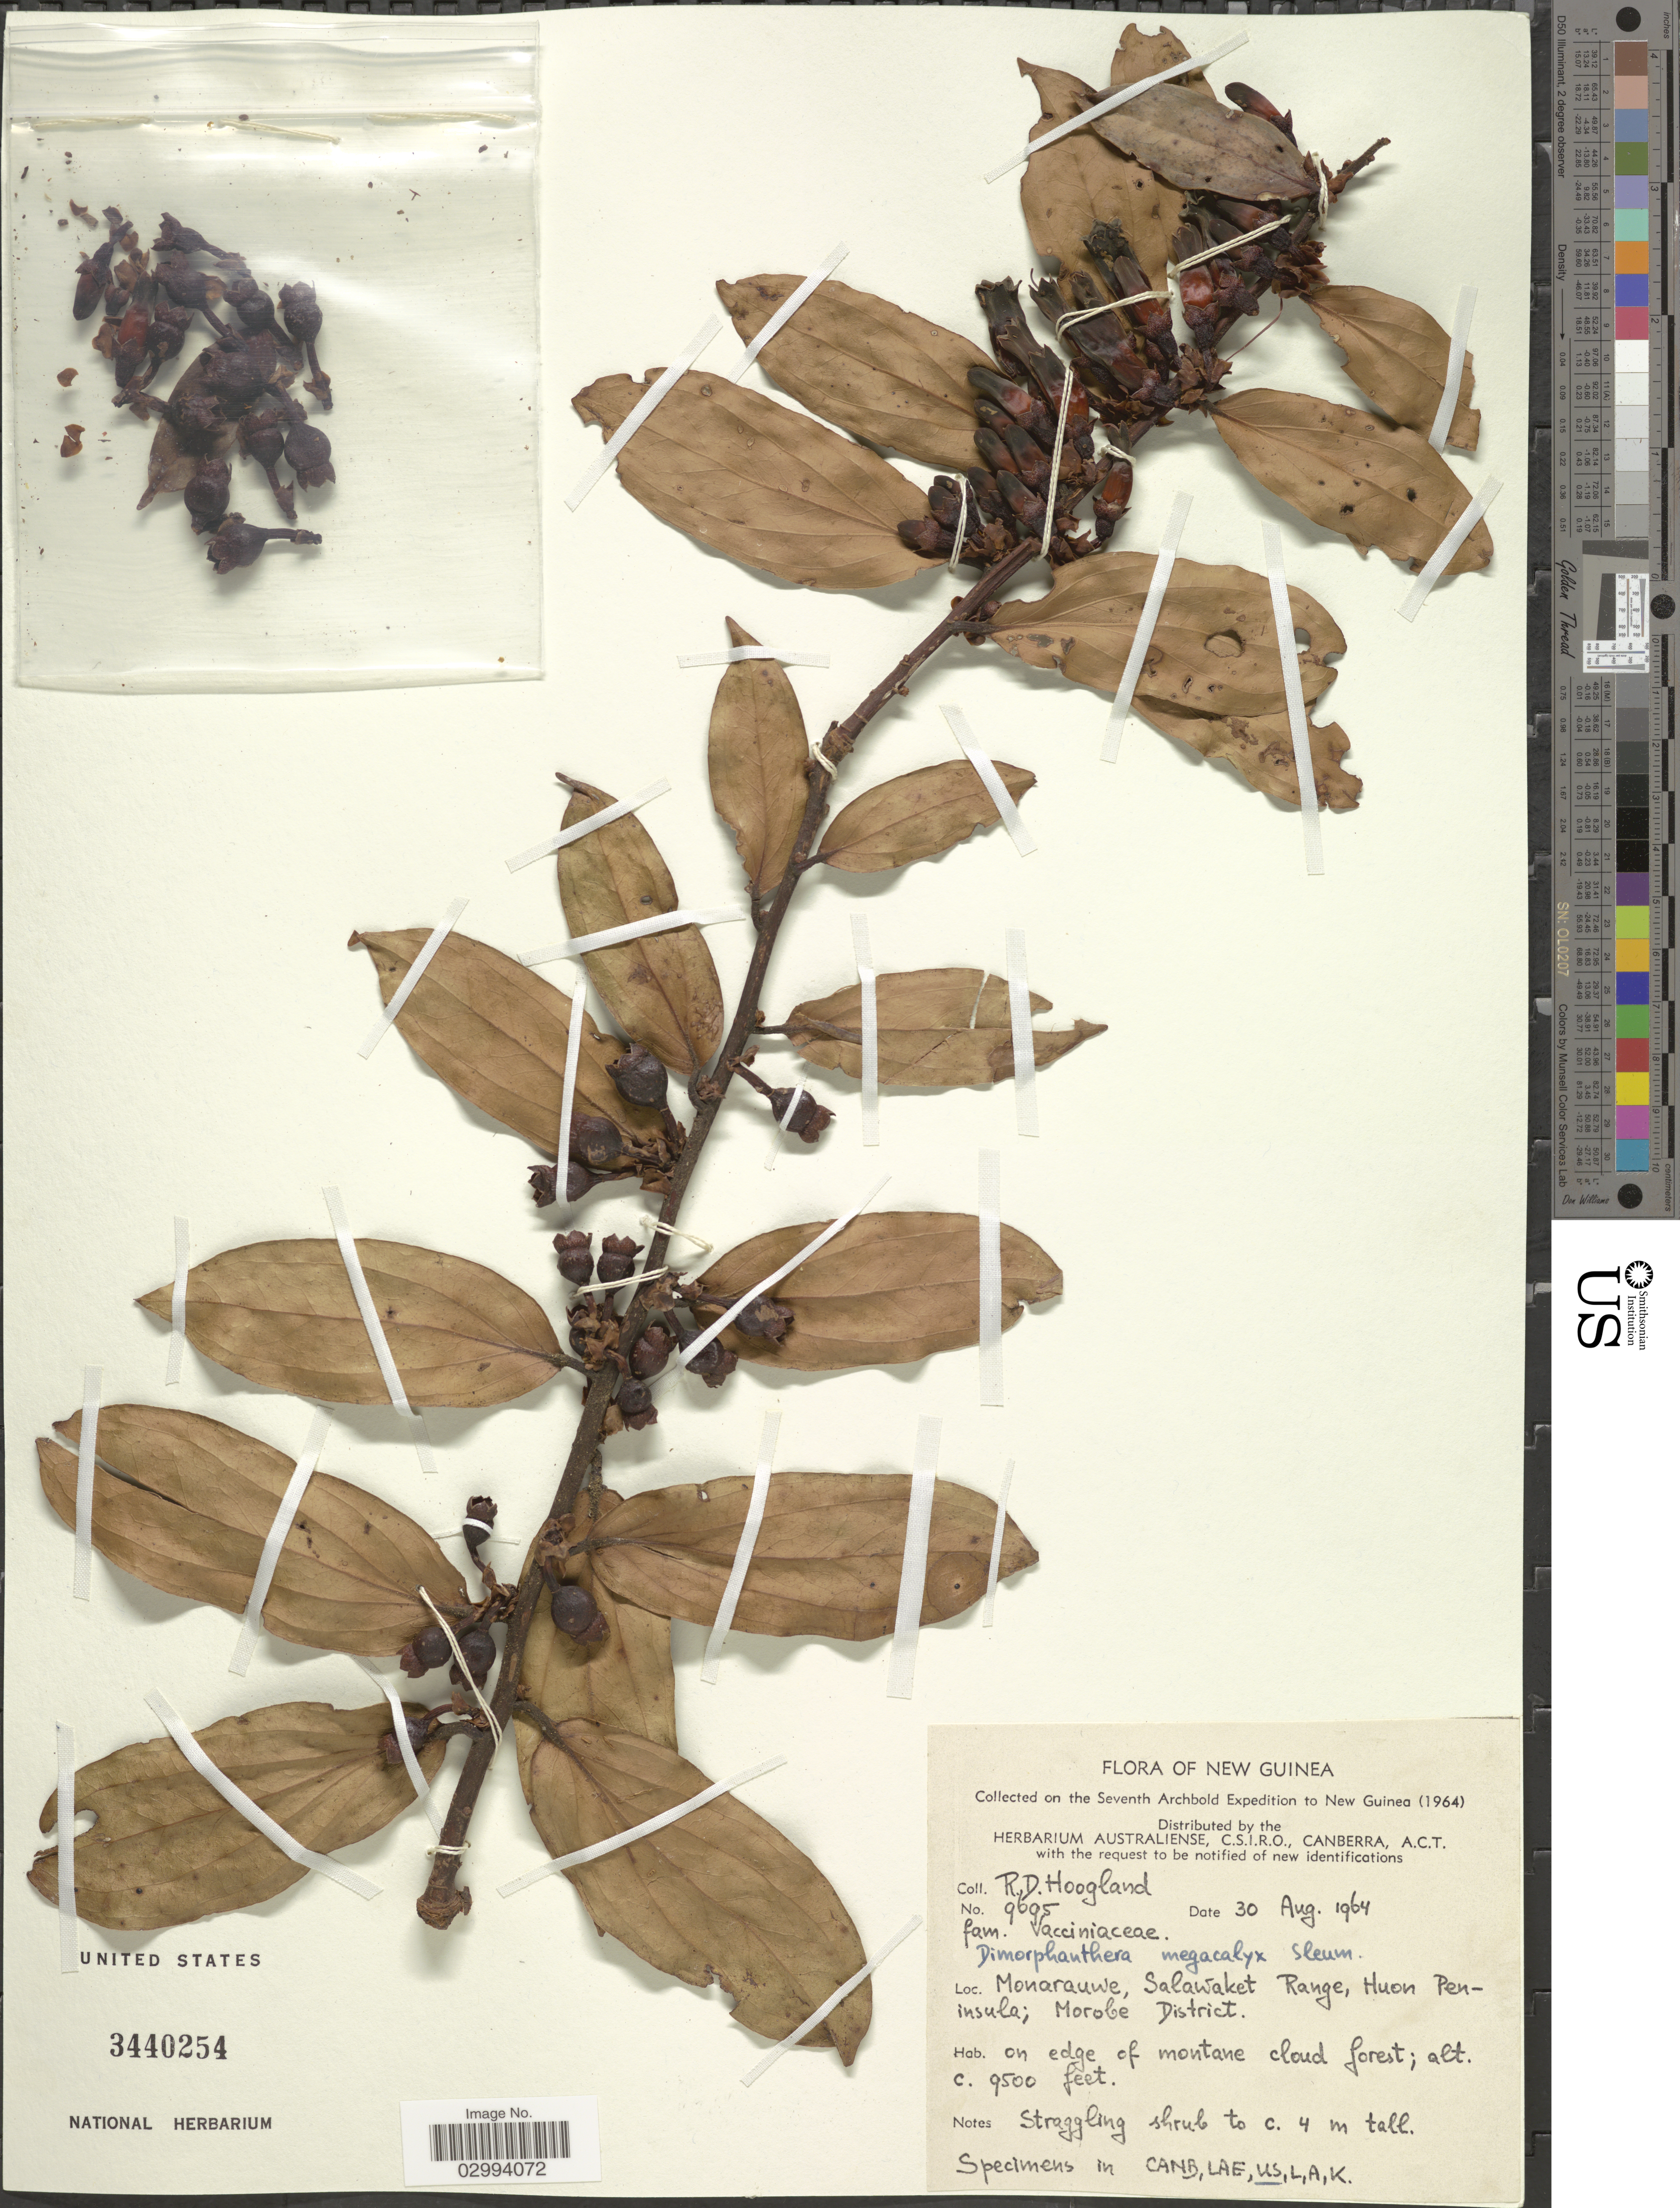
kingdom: Plantae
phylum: Tracheophyta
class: Magnoliopsida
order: Ericales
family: Ericaceae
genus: Dimorphanthera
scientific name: Dimorphanthera megacalyx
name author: Sleumer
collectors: R. D. Hoogland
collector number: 9695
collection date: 1964-08-30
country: Papua New Guinea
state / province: Morobe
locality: New Guinea, Monarauwe, Salawaket Range, Huon Peninsula; Morobe District.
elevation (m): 2896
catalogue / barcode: US 3440254